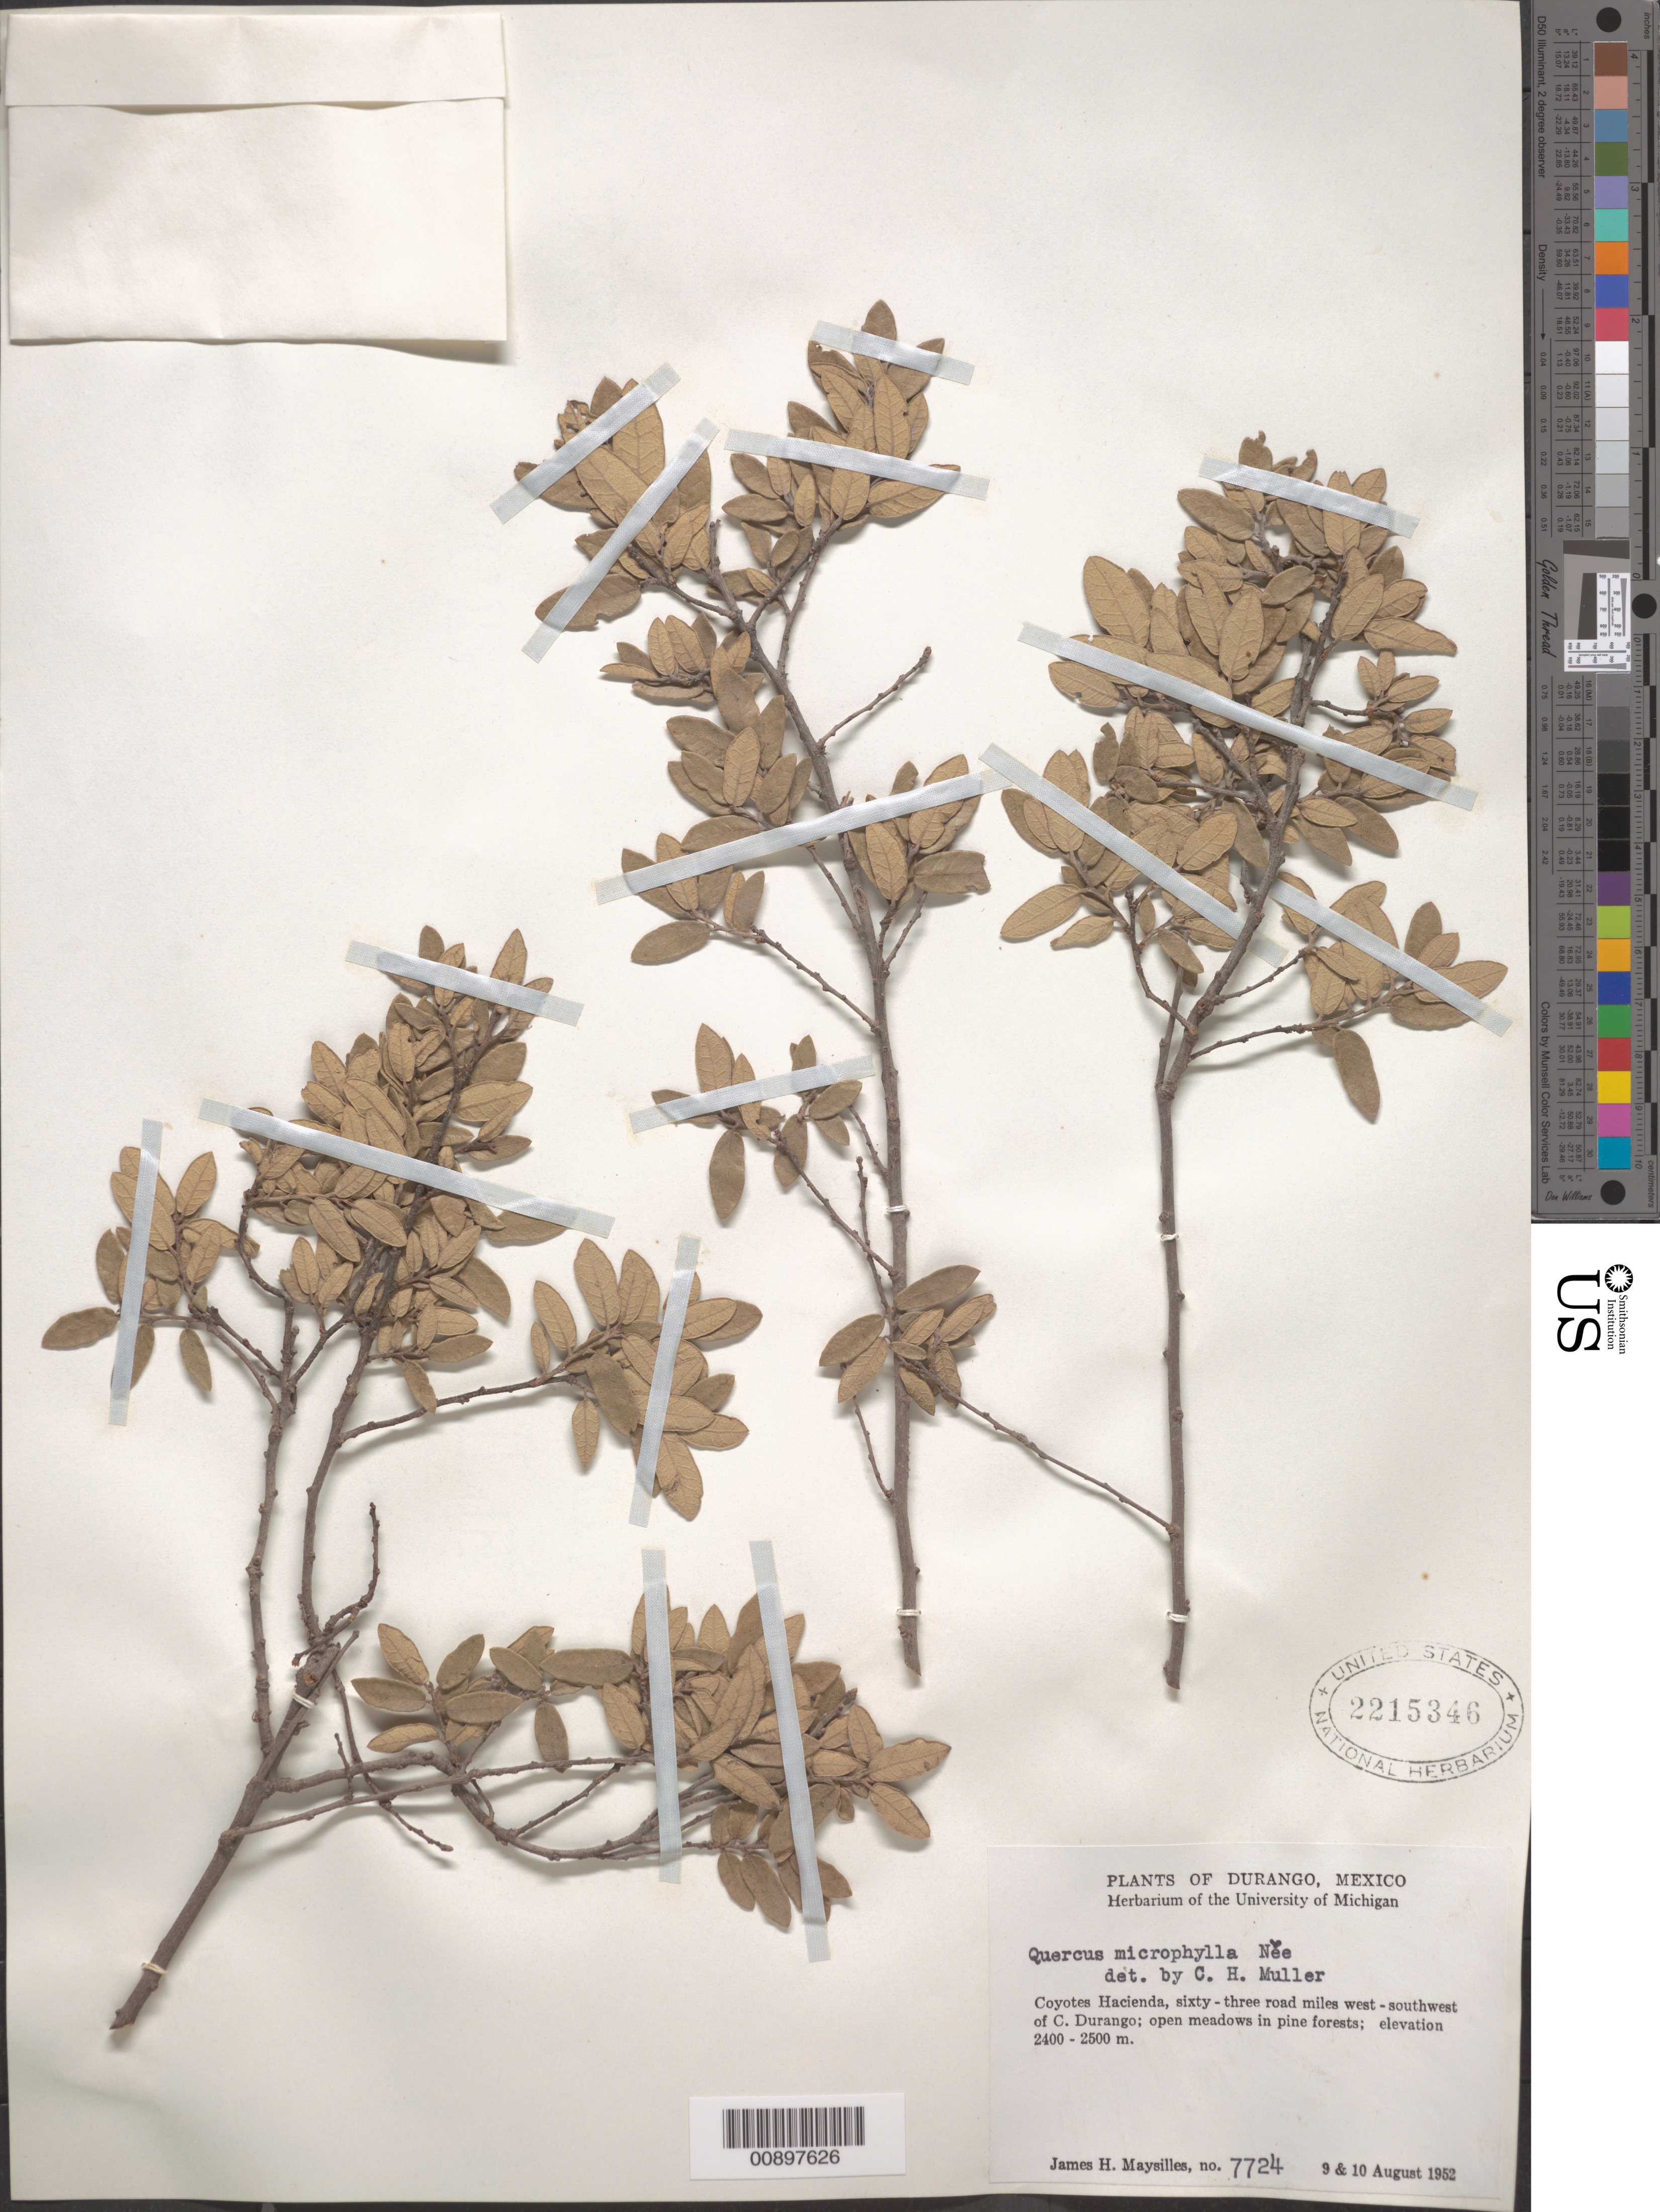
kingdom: Plantae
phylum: Tracheophyta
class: Magnoliopsida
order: Fagales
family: Fagaceae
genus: Quercus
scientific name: Quercus microphylla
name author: Née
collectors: J. Maysilles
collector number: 7724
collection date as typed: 09 Aug 1952 to 10 Aug 1952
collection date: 1952-08-09/1952-08-10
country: Mexico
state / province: Durango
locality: Coyotes Hacienda, sixty-three road miles west-southwest of C. Durango.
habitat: Open meadows in pine forest.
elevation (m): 2500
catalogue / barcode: US 2215346